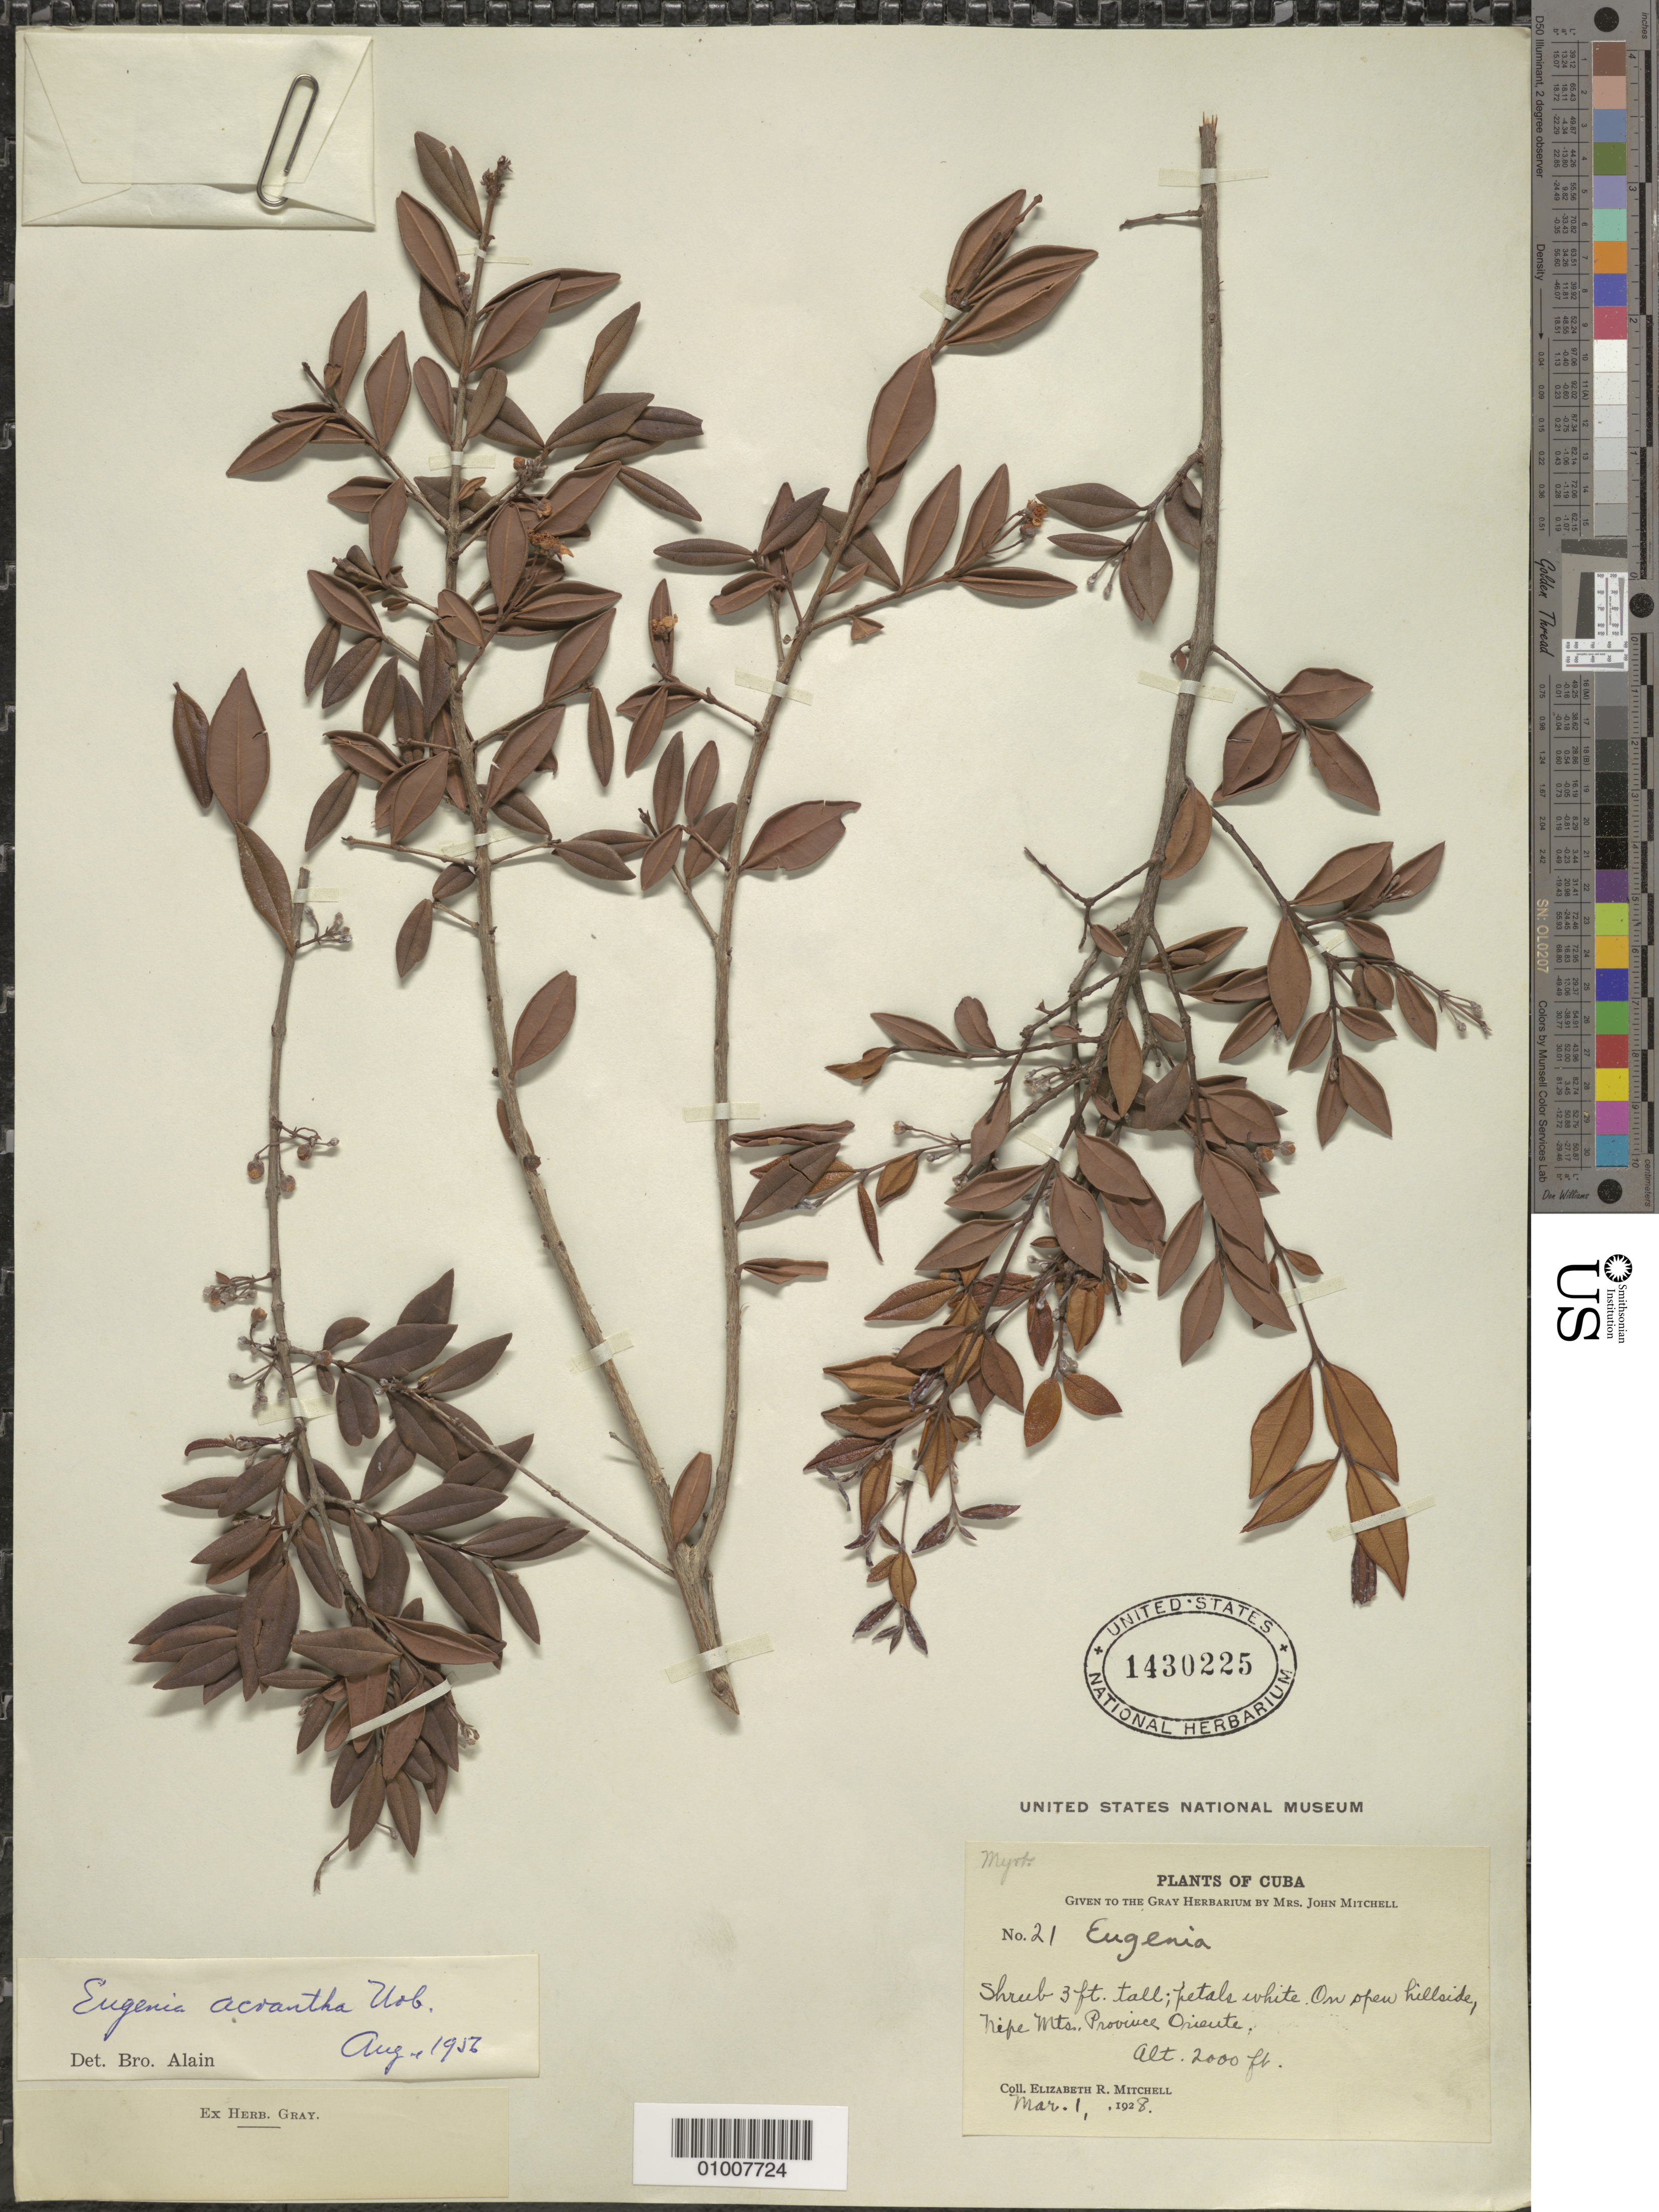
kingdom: Plantae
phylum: Tracheophyta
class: Magnoliopsida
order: Myrtales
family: Myrtaceae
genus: Eugenia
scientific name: Eugenia acrantha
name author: Urb.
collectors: E. Mitchell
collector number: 21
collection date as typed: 01 Mar 1928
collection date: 1928-03-01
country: Cuba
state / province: Holguín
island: Cuba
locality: Sierra de Nipe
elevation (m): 610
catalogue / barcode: US 1430225